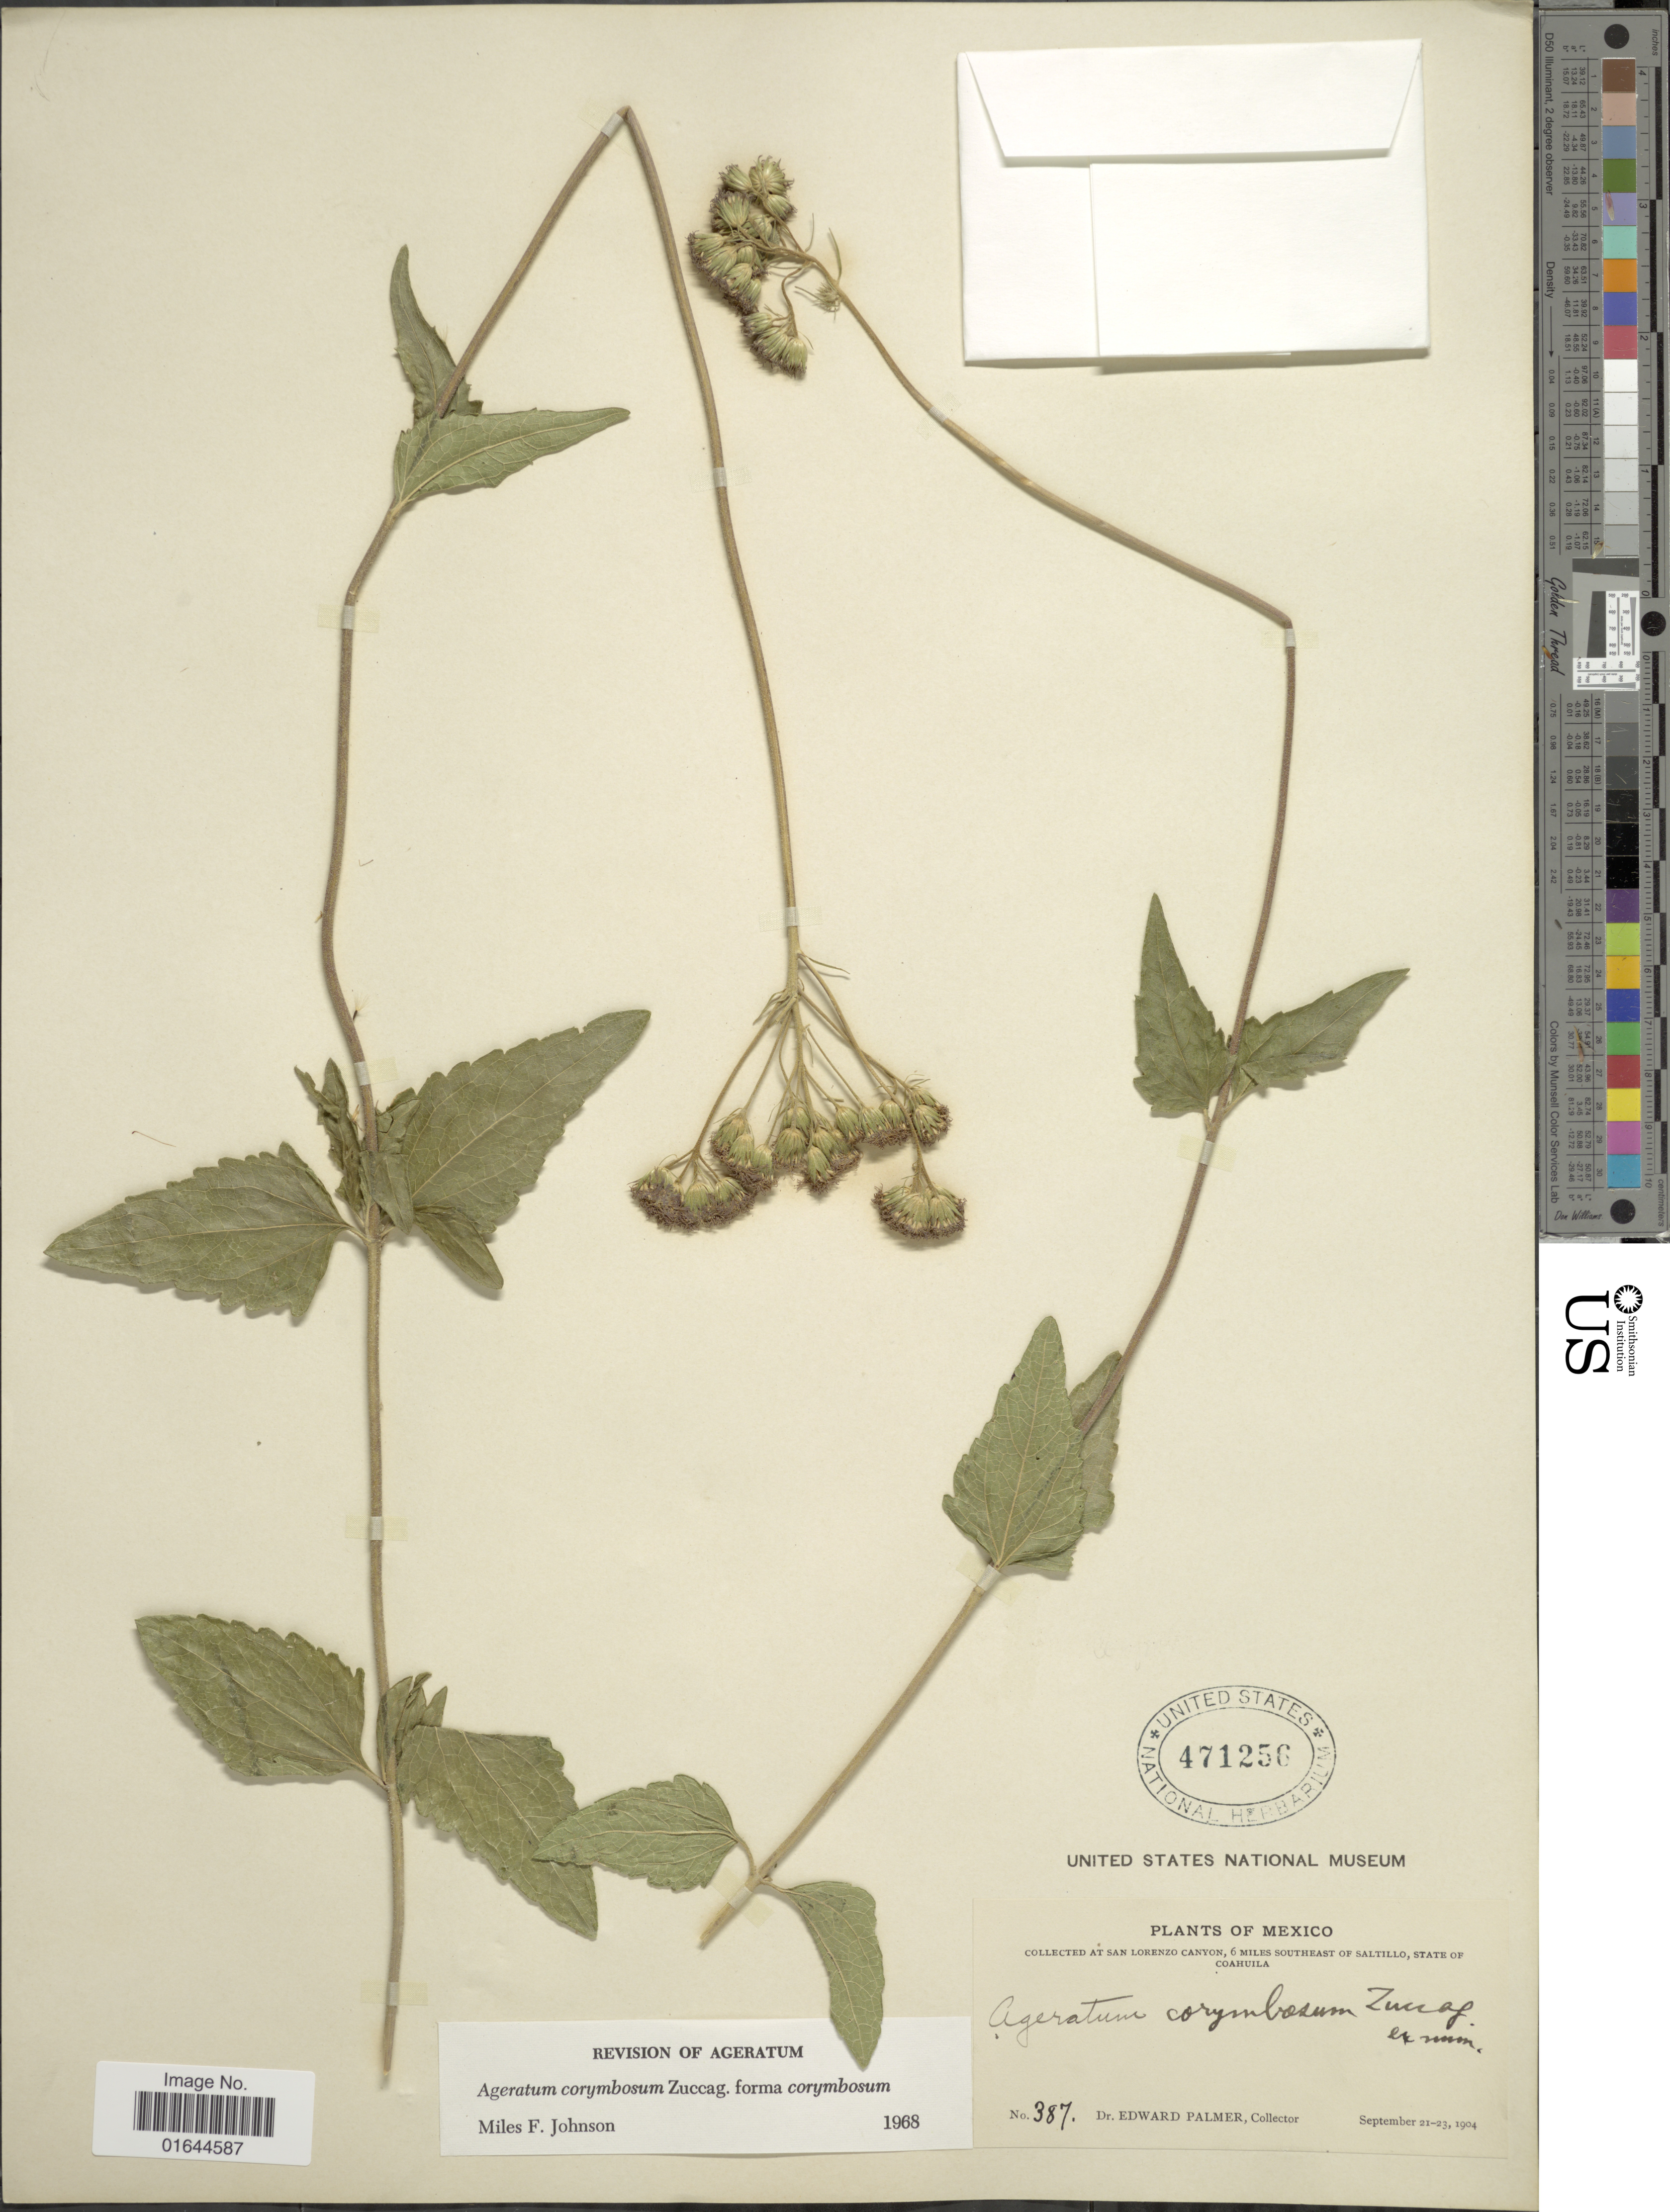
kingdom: Plantae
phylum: Tracheophyta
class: Magnoliopsida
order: Asterales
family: Asteraceae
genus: Ageratum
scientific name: Ageratum corymbosum f. corymbosum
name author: Zuccagni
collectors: E. Palmer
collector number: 387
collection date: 1904-09-21/1904-09-23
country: Mexico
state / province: Coahuila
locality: San Lorenzo Canyon, 6 miles Southeast of Saltillo, State of Coahuila.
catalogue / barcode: US 471256